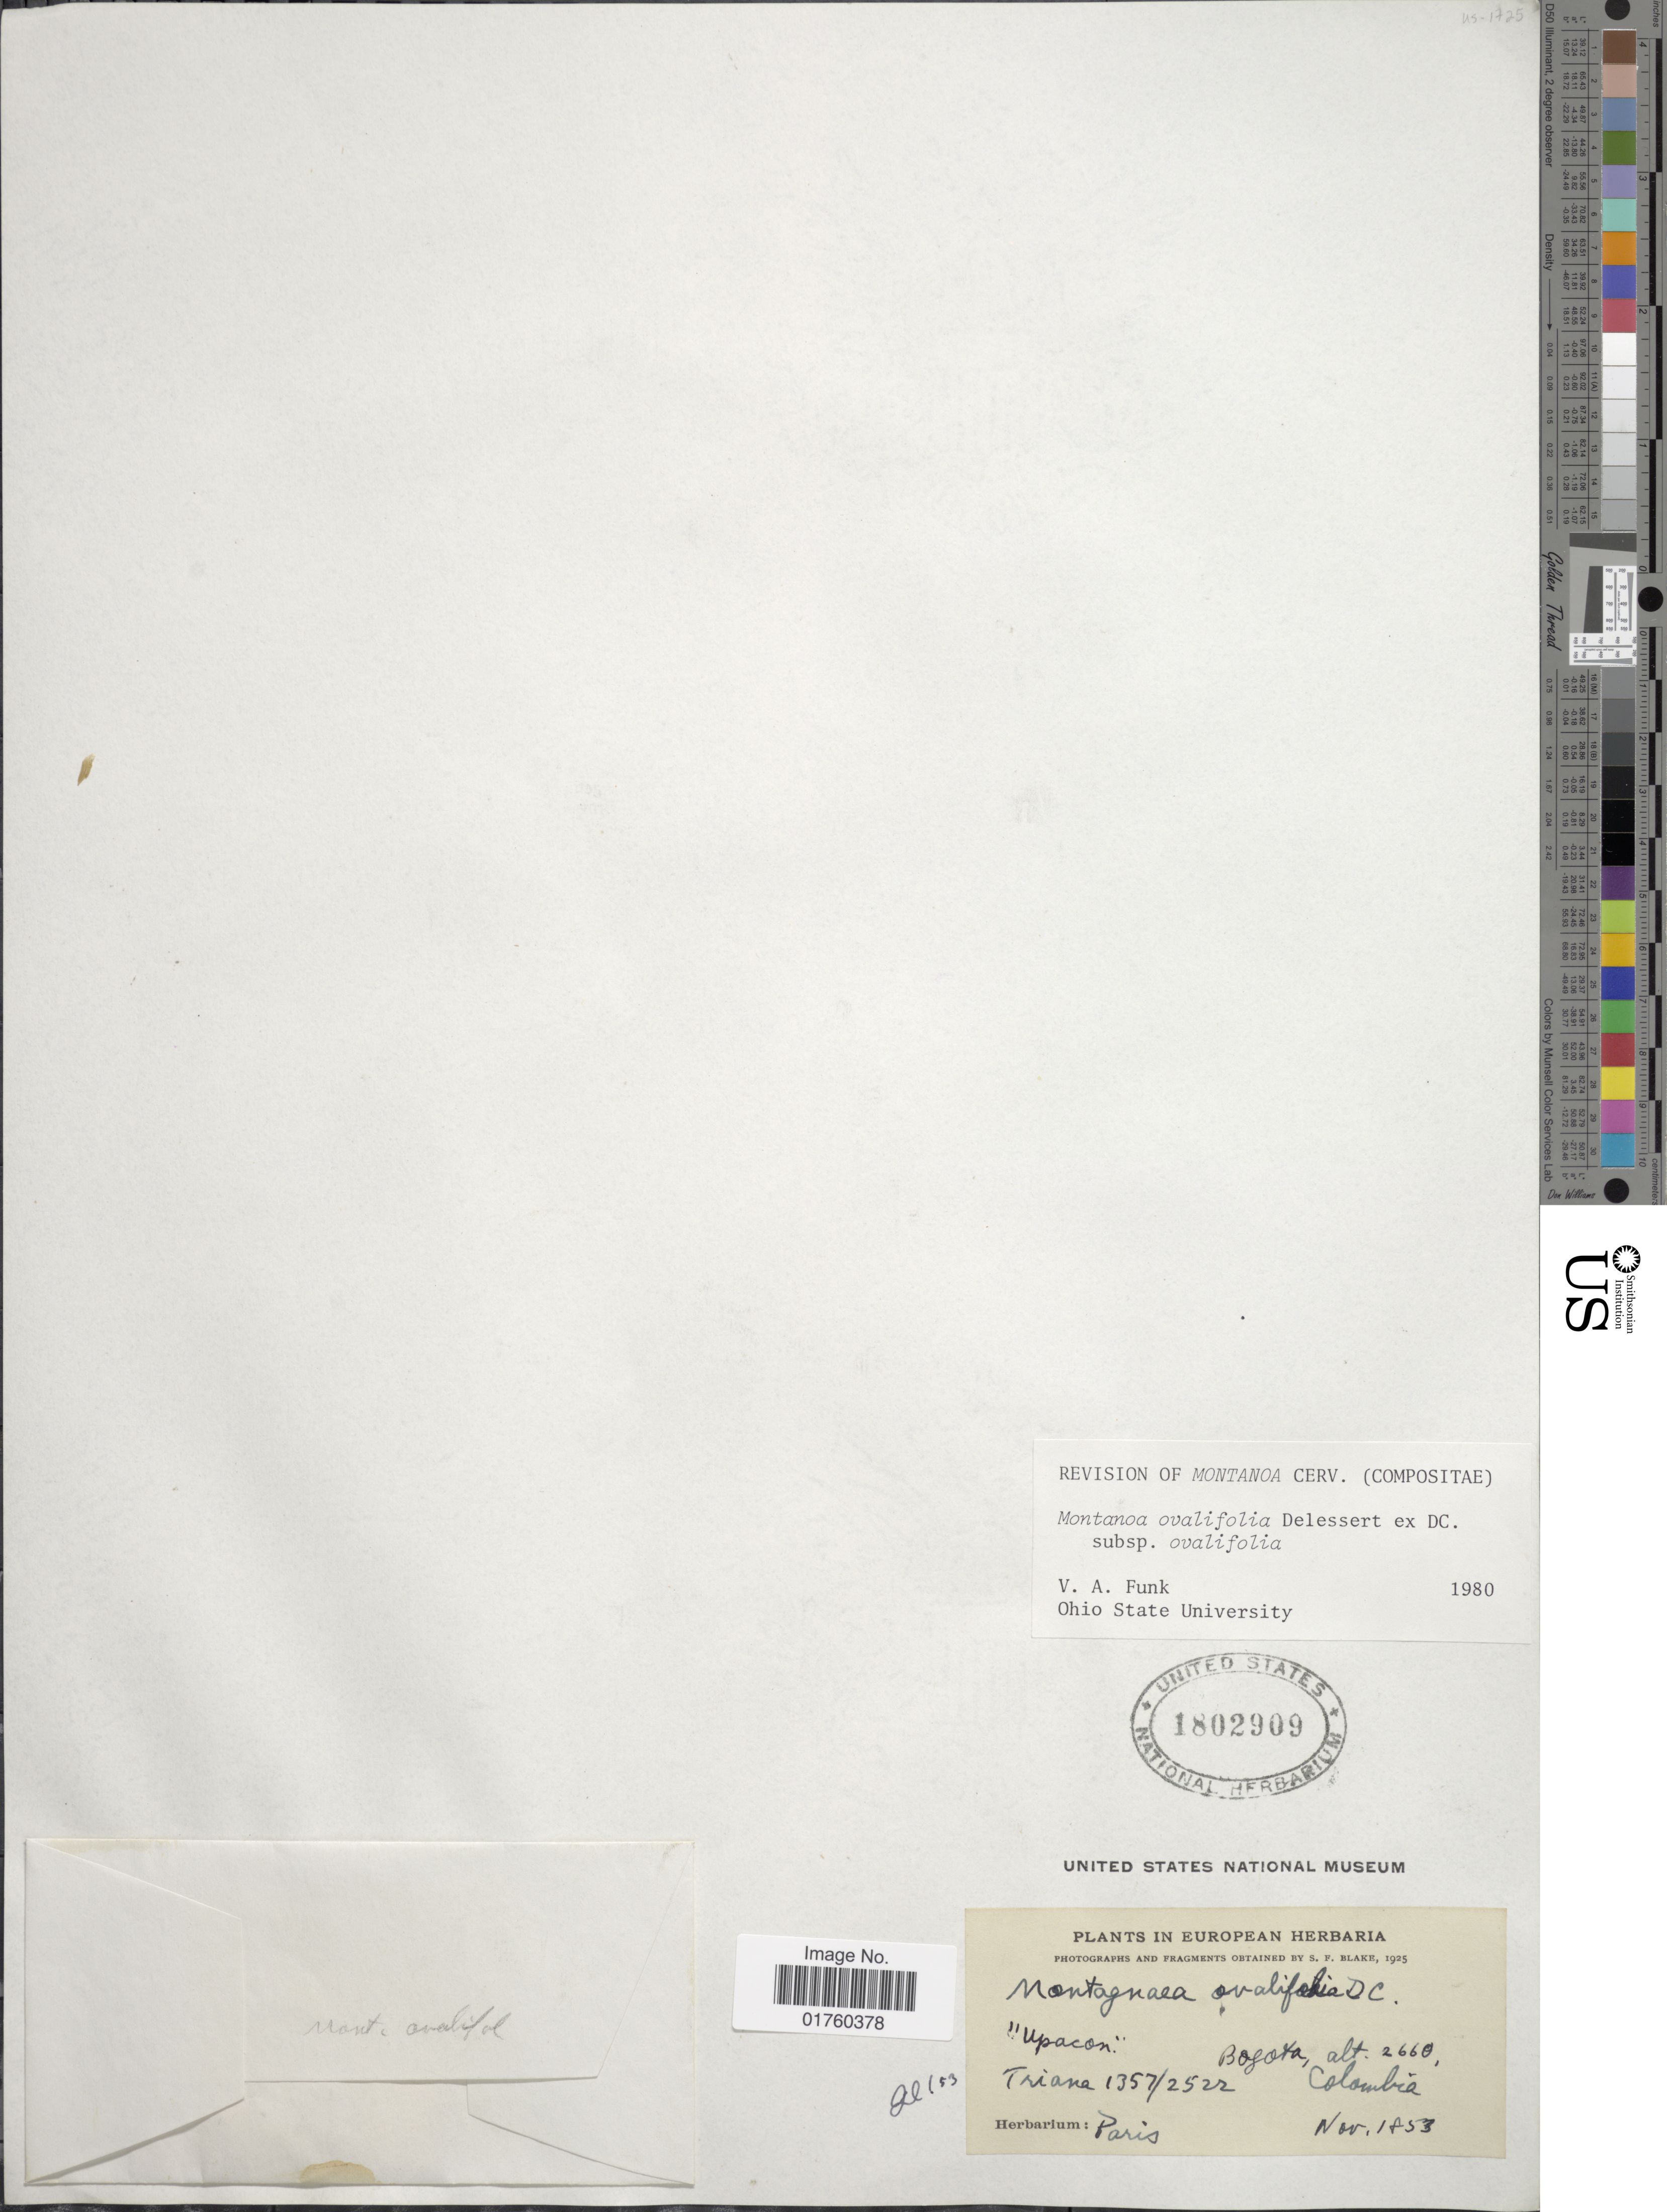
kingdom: Plantae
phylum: Tracheophyta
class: Magnoliopsida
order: Asterales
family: Asteraceae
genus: Montanoa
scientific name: Montanoa ovalifolia subsp. ovalifolia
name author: DC.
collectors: Triana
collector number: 1357/2522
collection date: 1853-11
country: Colombia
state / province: Bogota D.C.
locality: Upacon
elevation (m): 811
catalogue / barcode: US 1802909